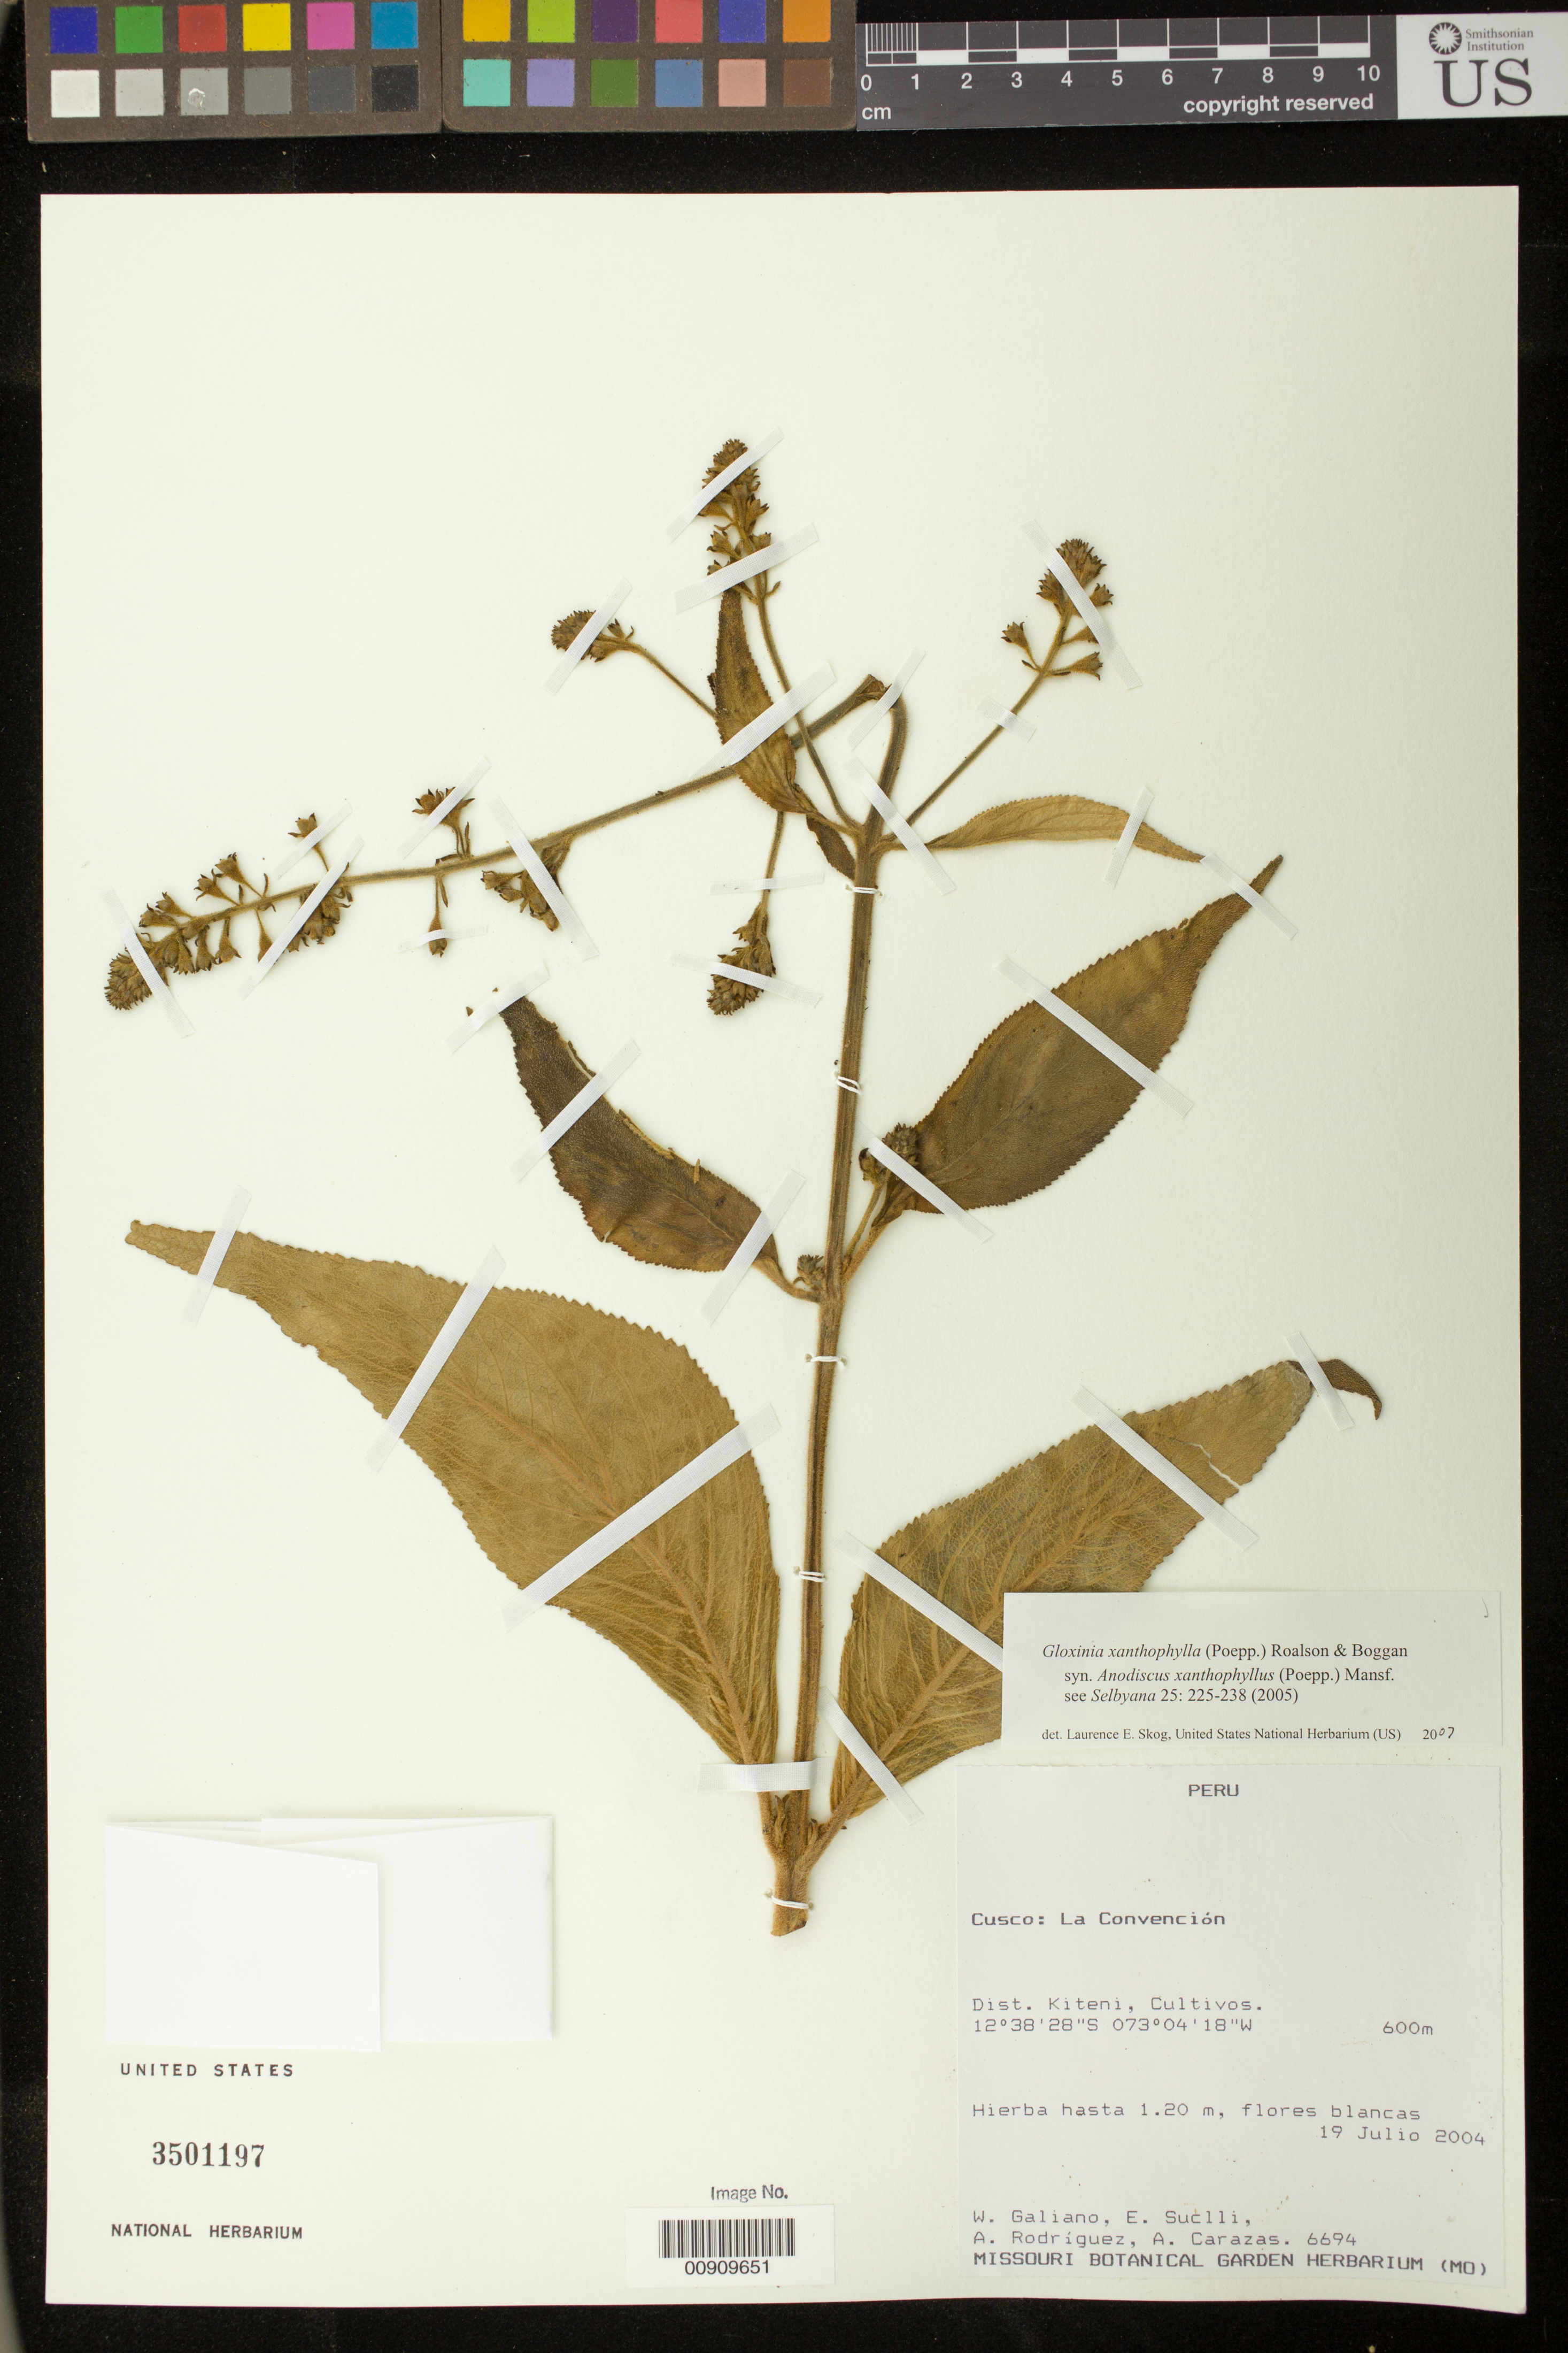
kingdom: Plantae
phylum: Tracheophyta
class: Magnoliopsida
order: Lamiales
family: Gesneriaceae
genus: Gloxinia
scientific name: Gloxinia xanthophylla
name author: (Poepp.) Roalson & Boggan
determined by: Skog, Laurence E.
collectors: W. Galiano, E. Suclli, A. Rodríguez & A. Carazas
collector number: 6694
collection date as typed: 19 Jul 2004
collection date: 2004-07-19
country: Peru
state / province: Cusco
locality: Cusco: La Convención. Dist. Kiteni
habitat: Cultivos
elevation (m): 600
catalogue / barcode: US 3501197